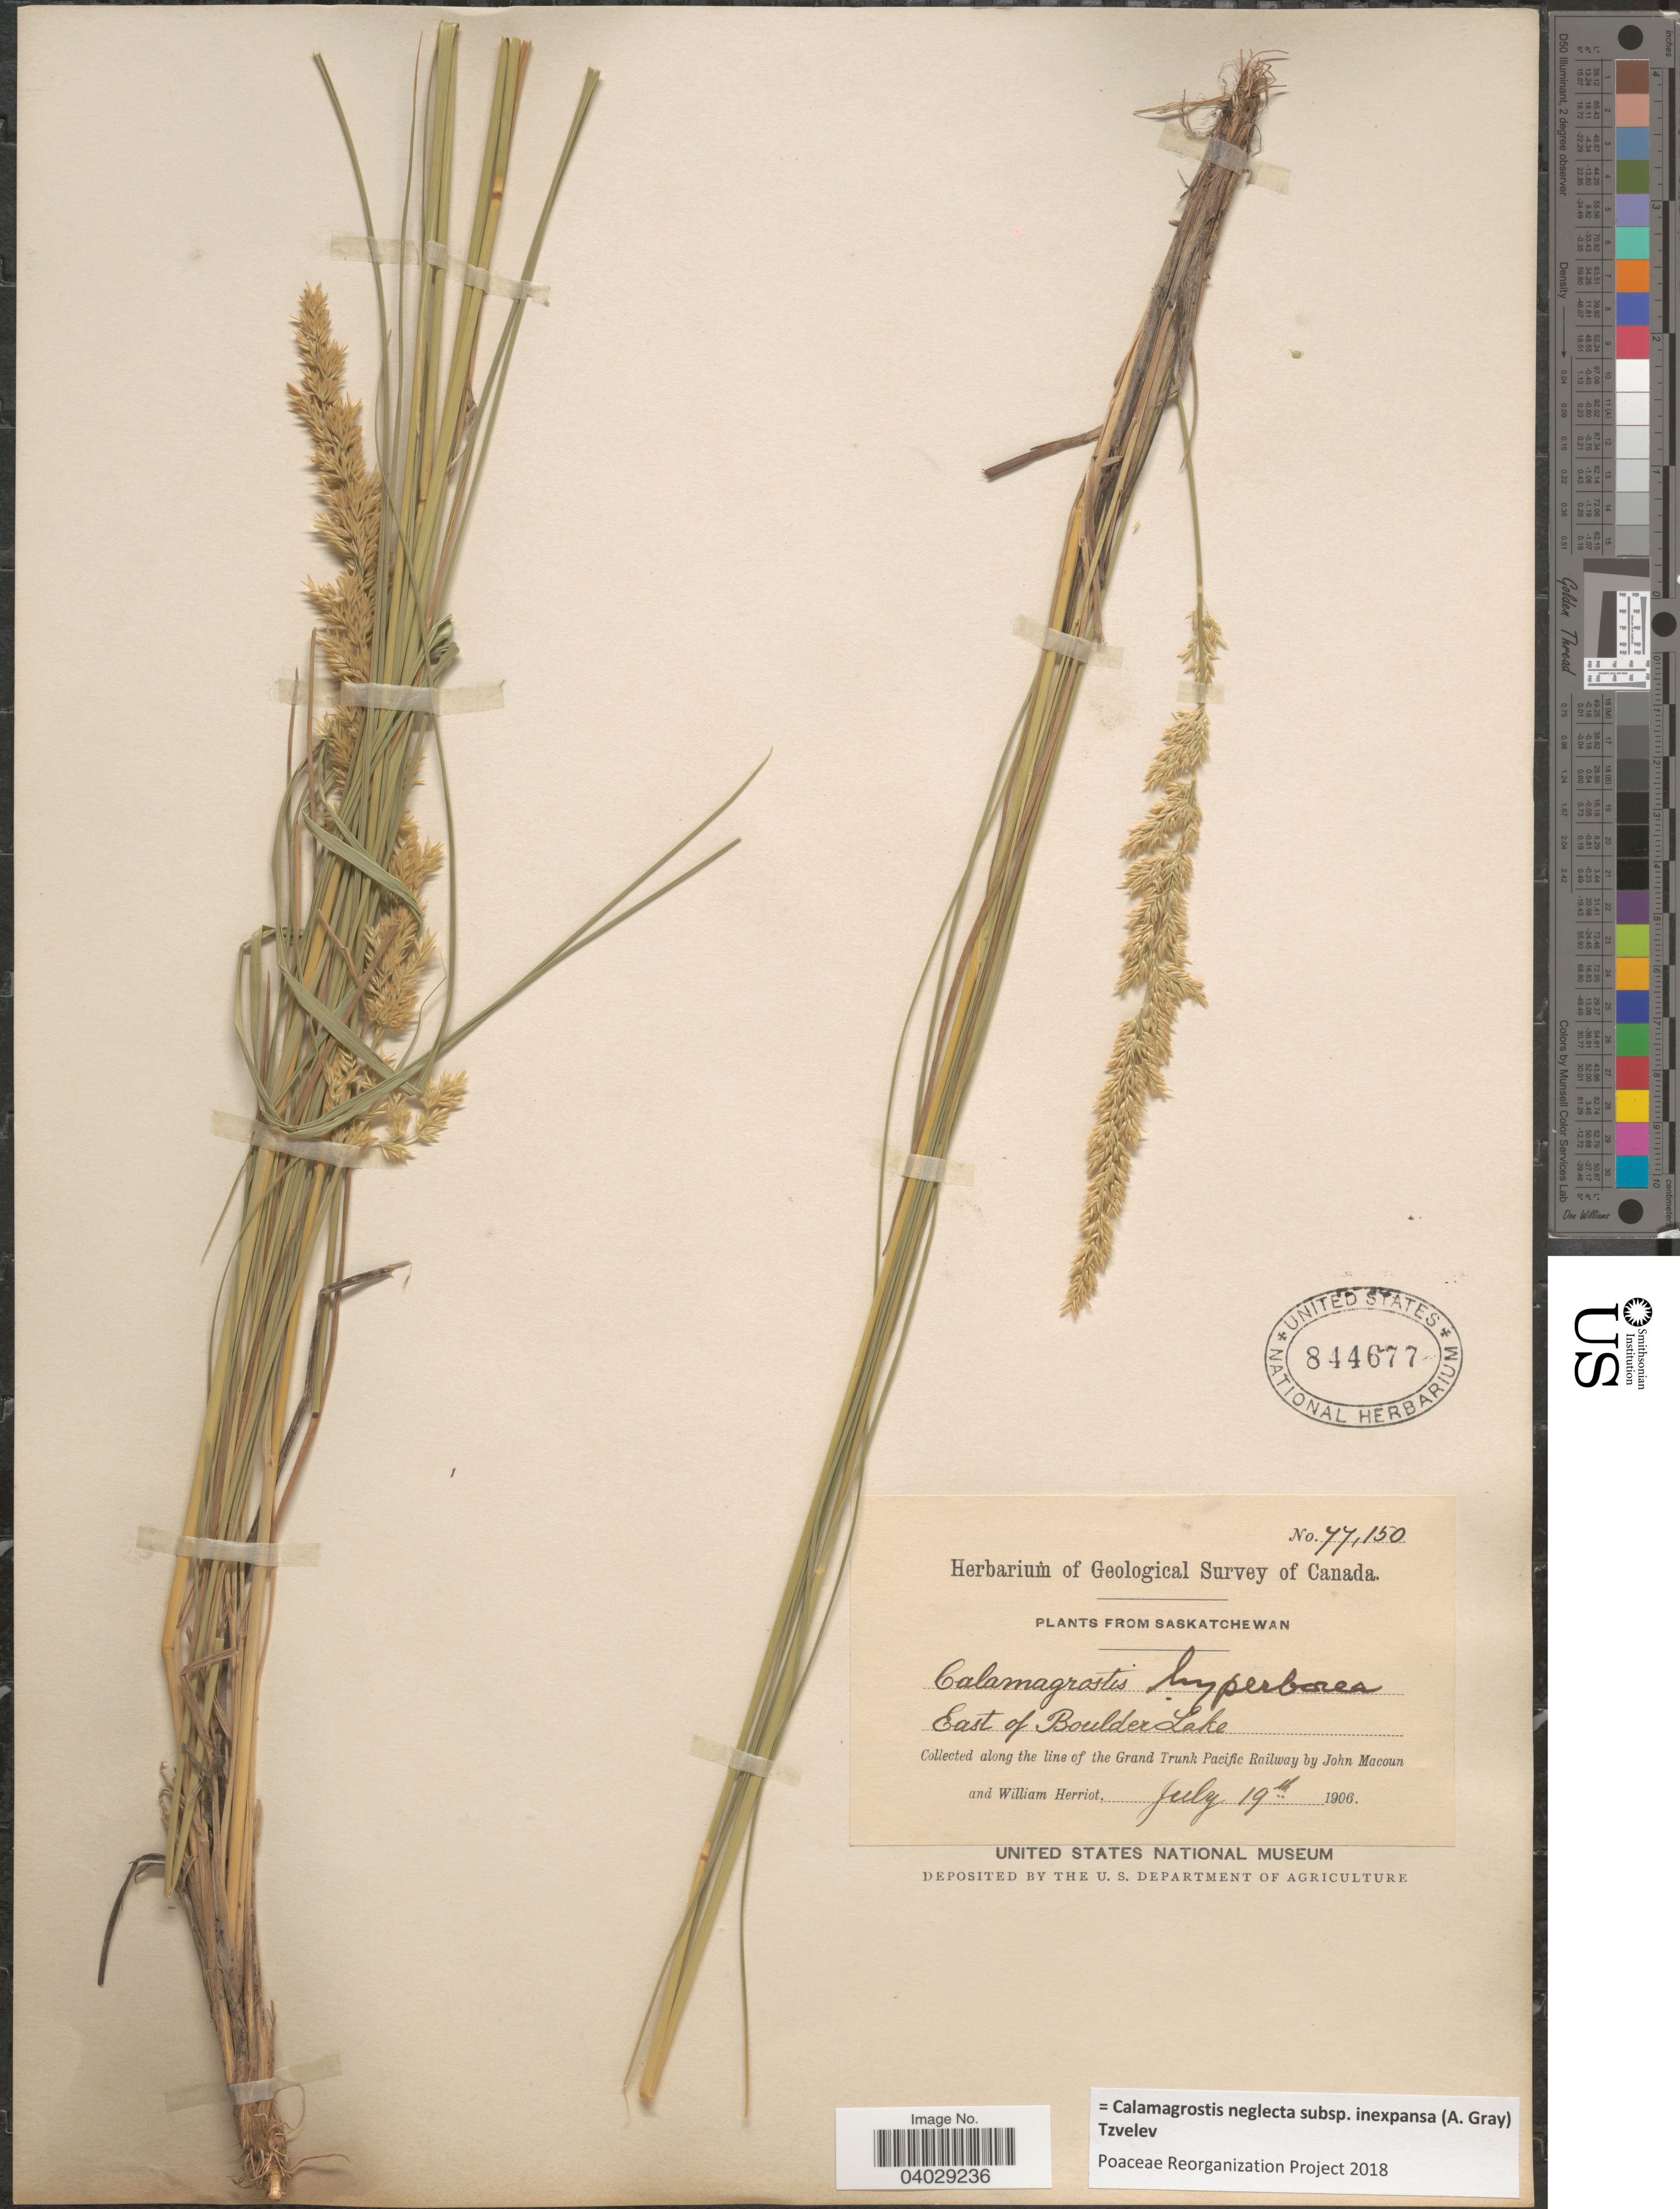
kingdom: Plantae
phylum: Tracheophyta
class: Liliopsida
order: Poales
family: Poaceae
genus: Calamagrostis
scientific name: Calamagrostis neglecta subsp. inexpansa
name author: (A. Gray) Tzvelev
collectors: J. Macoun & W. Herriot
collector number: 77150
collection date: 1906-07-19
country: Canada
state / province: Saskatchewan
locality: East of Boulder Lake. Along the line of the Grand Trunk Pacific Railway.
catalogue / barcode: US 844677